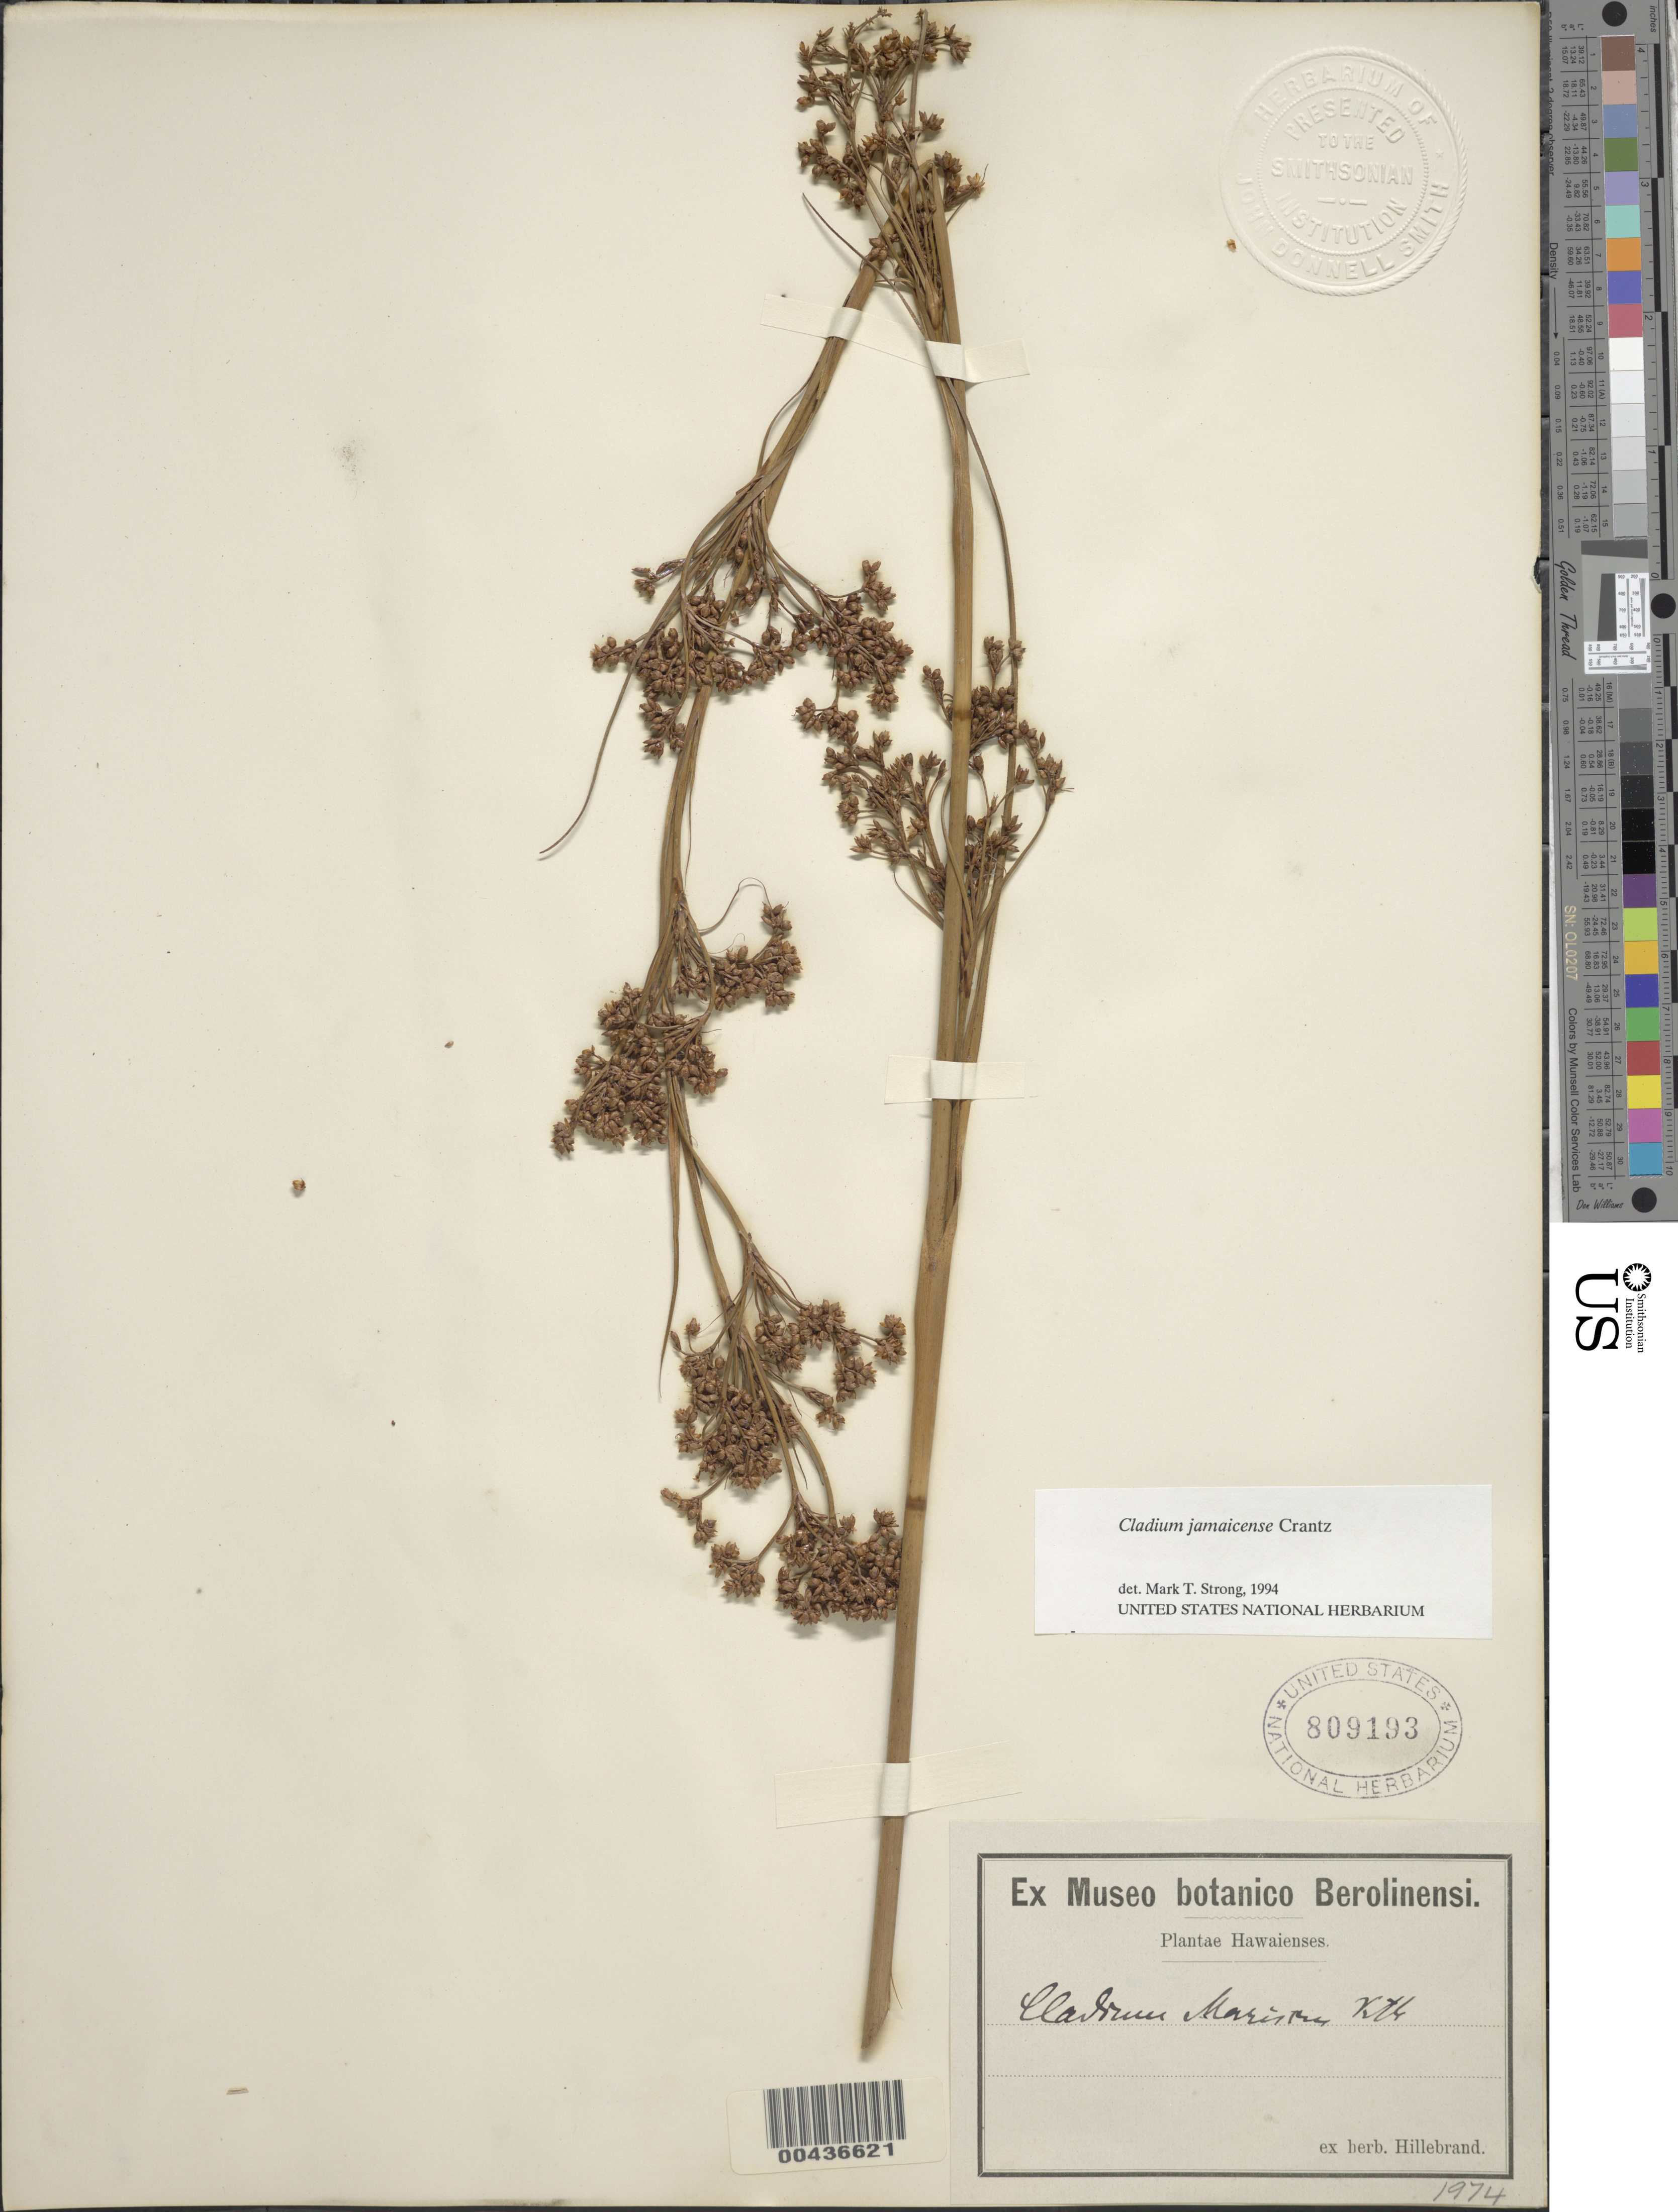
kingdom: Plantae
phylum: Tracheophyta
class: Liliopsida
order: Poales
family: Cyperaceae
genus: Cladium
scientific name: Cladium jamaicense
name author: Crantz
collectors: W. Hillebrand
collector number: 1974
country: United States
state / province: Hawaii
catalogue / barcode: US 809193